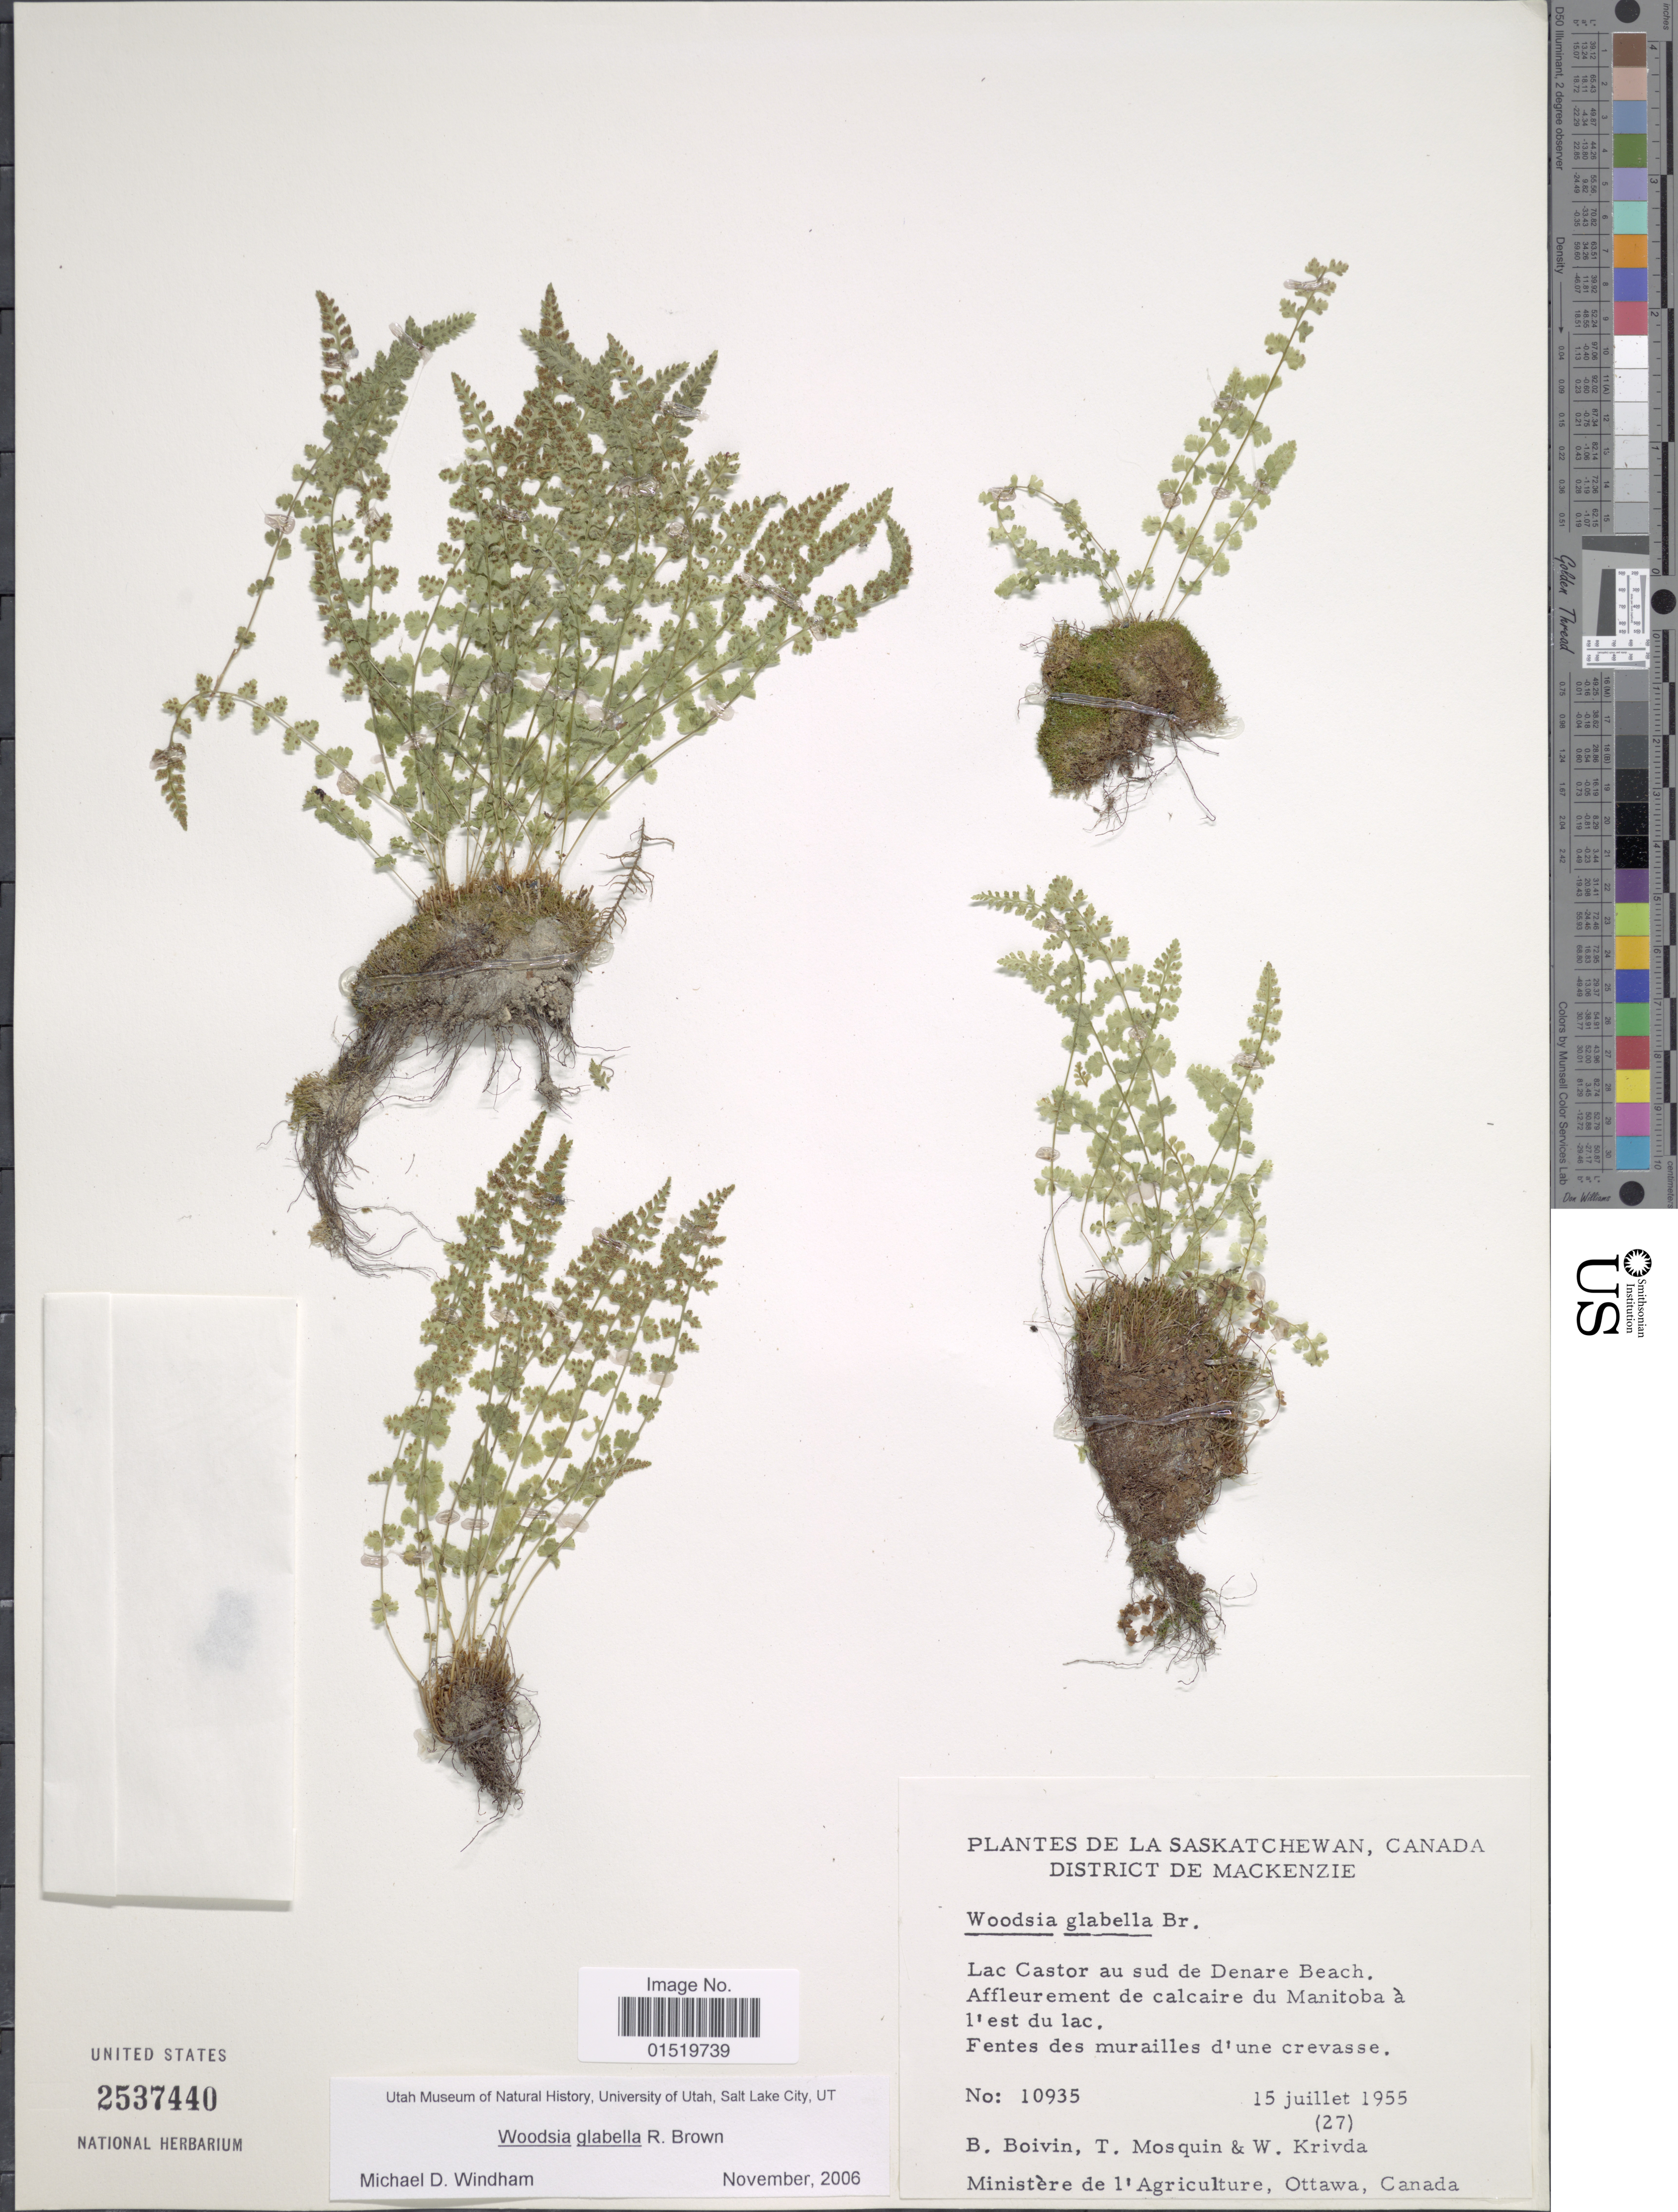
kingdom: Plantae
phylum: Tracheophyta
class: Polypodiopsida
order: Polypodiales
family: Woodsiaceae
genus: Woodsia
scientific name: Woodsia glabella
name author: R. Br.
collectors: J. R. B. Boivin, T. Mosquin & W. Krivda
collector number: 10935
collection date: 1955-07-15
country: Canada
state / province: Saskatchewan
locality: District de Mackenzie, lac Castor au sud de Denare Beach. Affleurment de calcaire du Manitoba à l'est du lac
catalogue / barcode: US 2537440